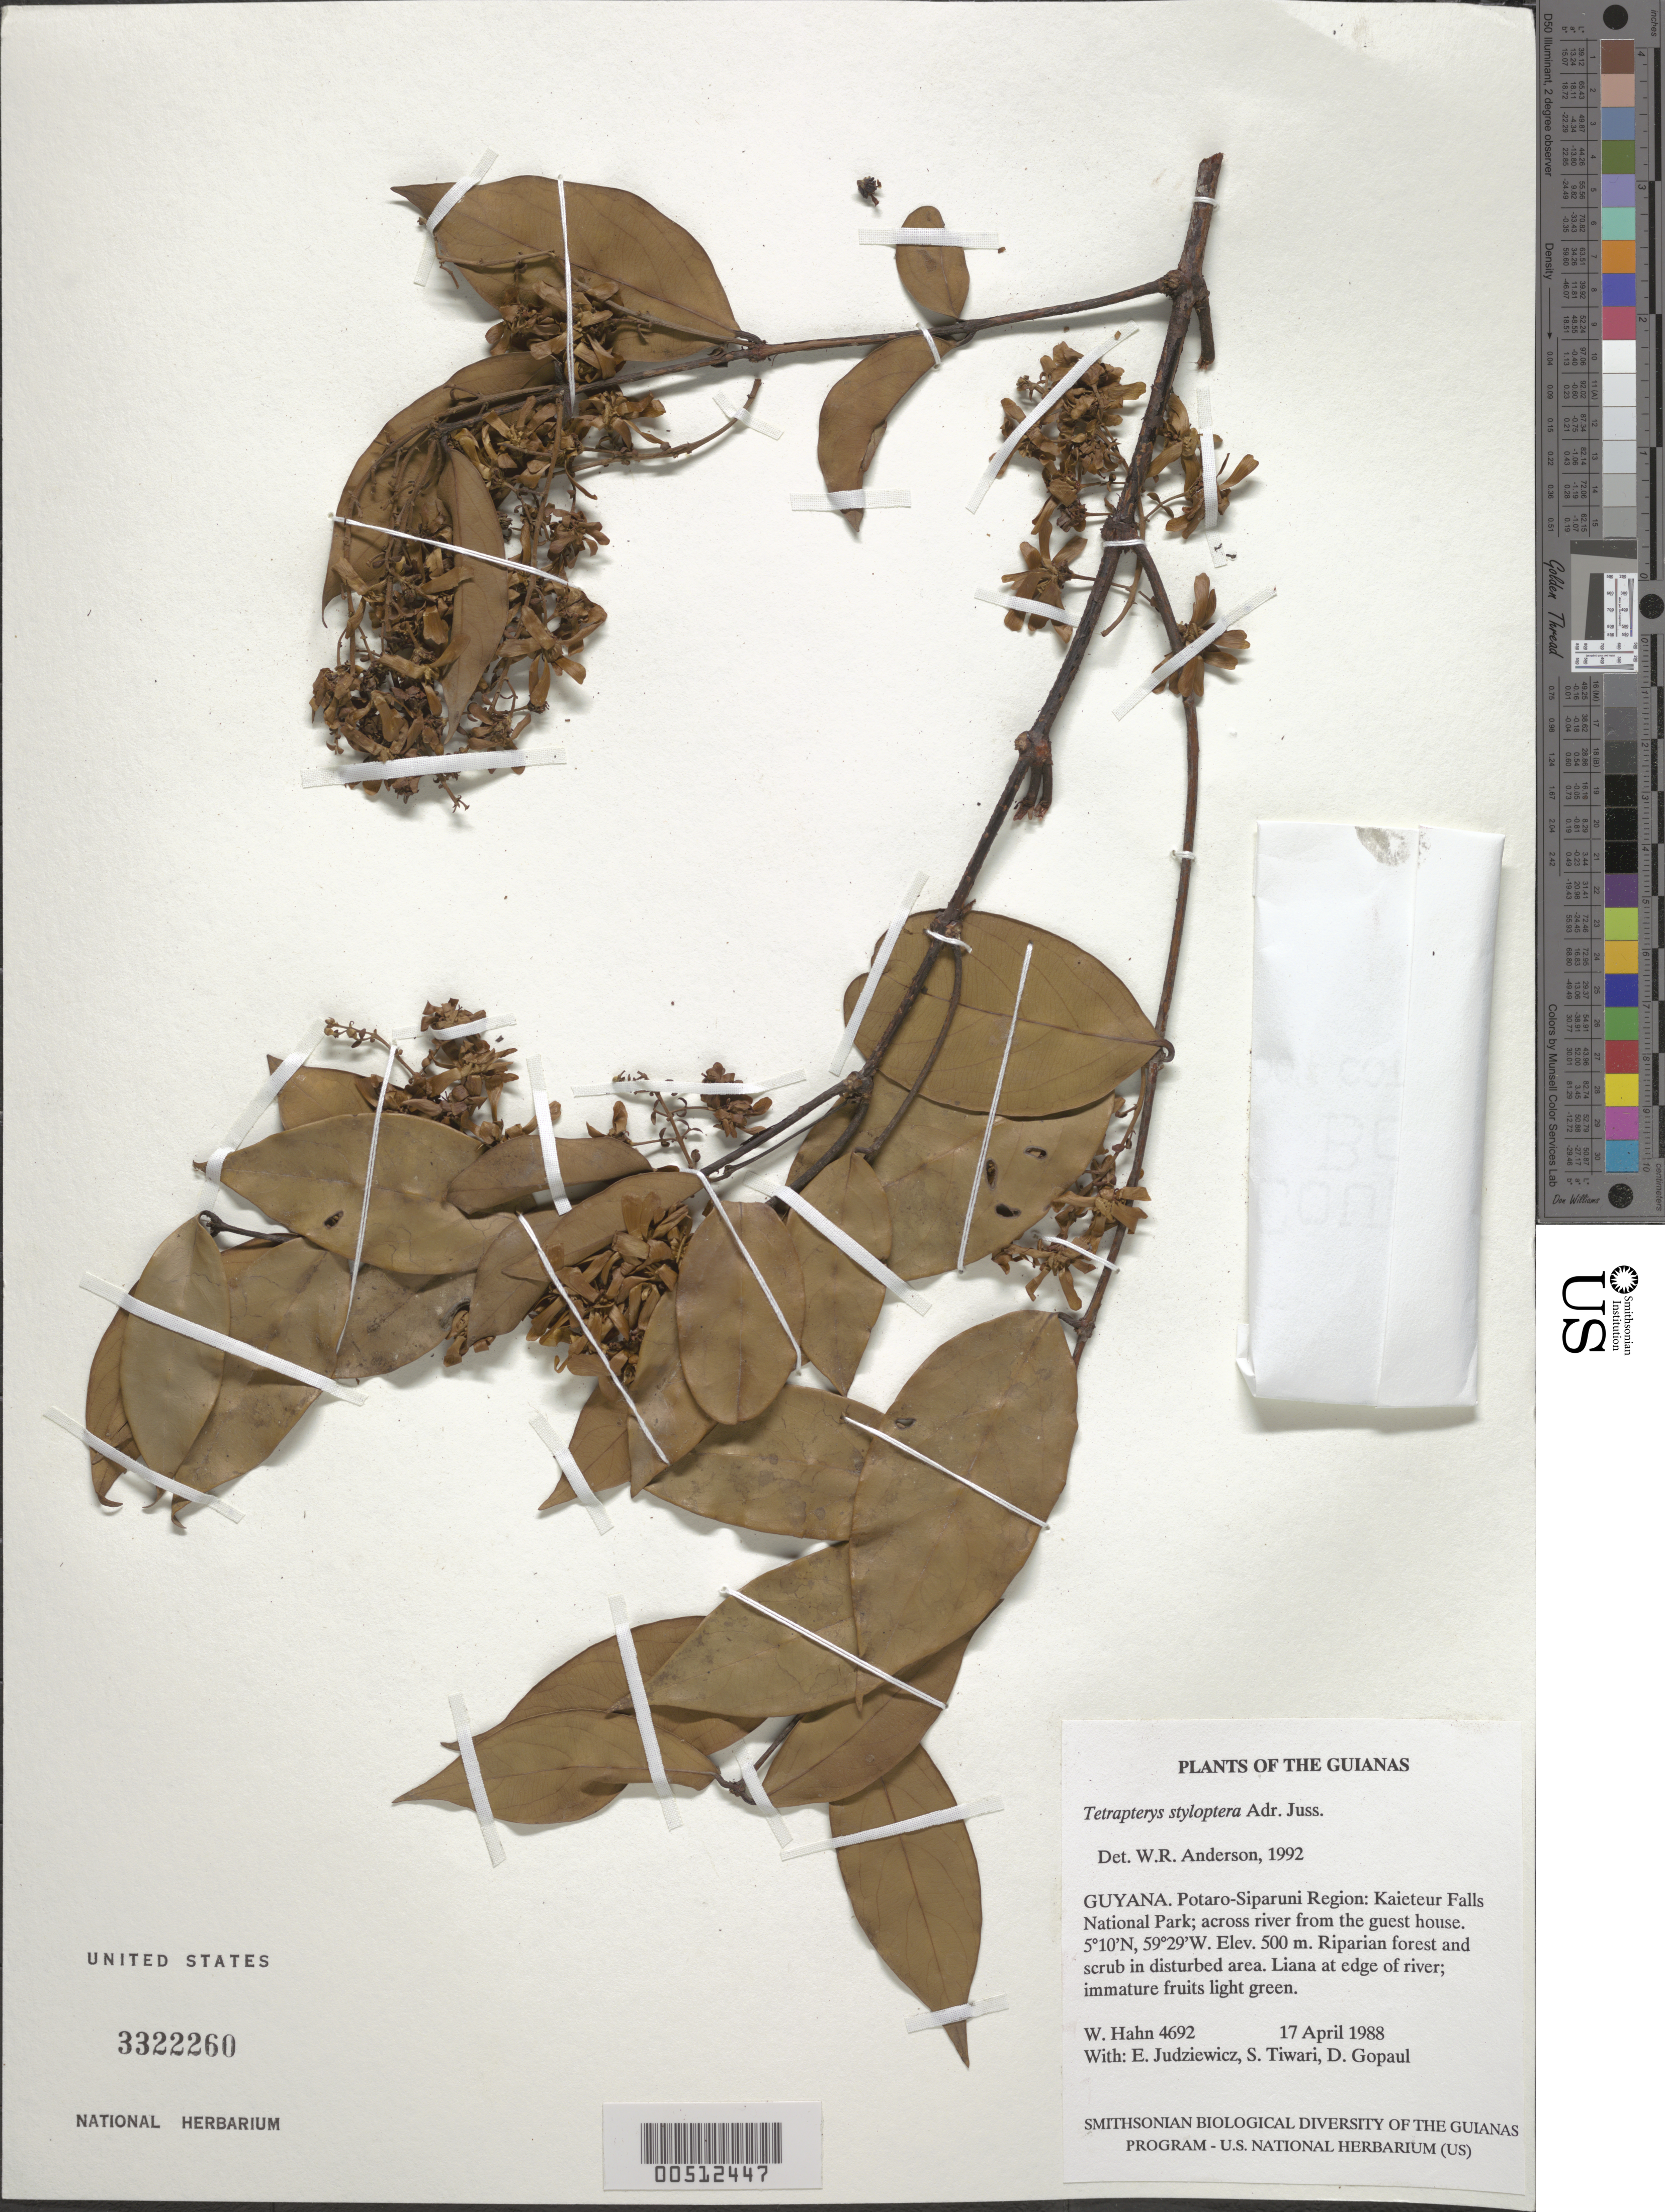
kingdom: Plantae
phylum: Tracheophyta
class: Magnoliopsida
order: Malpighiales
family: Malpighiaceae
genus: Glicophyllum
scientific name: Glicophyllum stylopterum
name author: (A. Juss.) R.F. Almeida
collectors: W. Hahn, E. J. Judziewicz, S. Tiwari & D. Gopaul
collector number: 4692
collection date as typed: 17 April 1988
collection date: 1988-04-17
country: Guyana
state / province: Potaro-Siparuni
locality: Kaieteur Falls National Park; across river from the guest house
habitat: Riparian forest and scrub in disturbed area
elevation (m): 500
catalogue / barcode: US 3322260